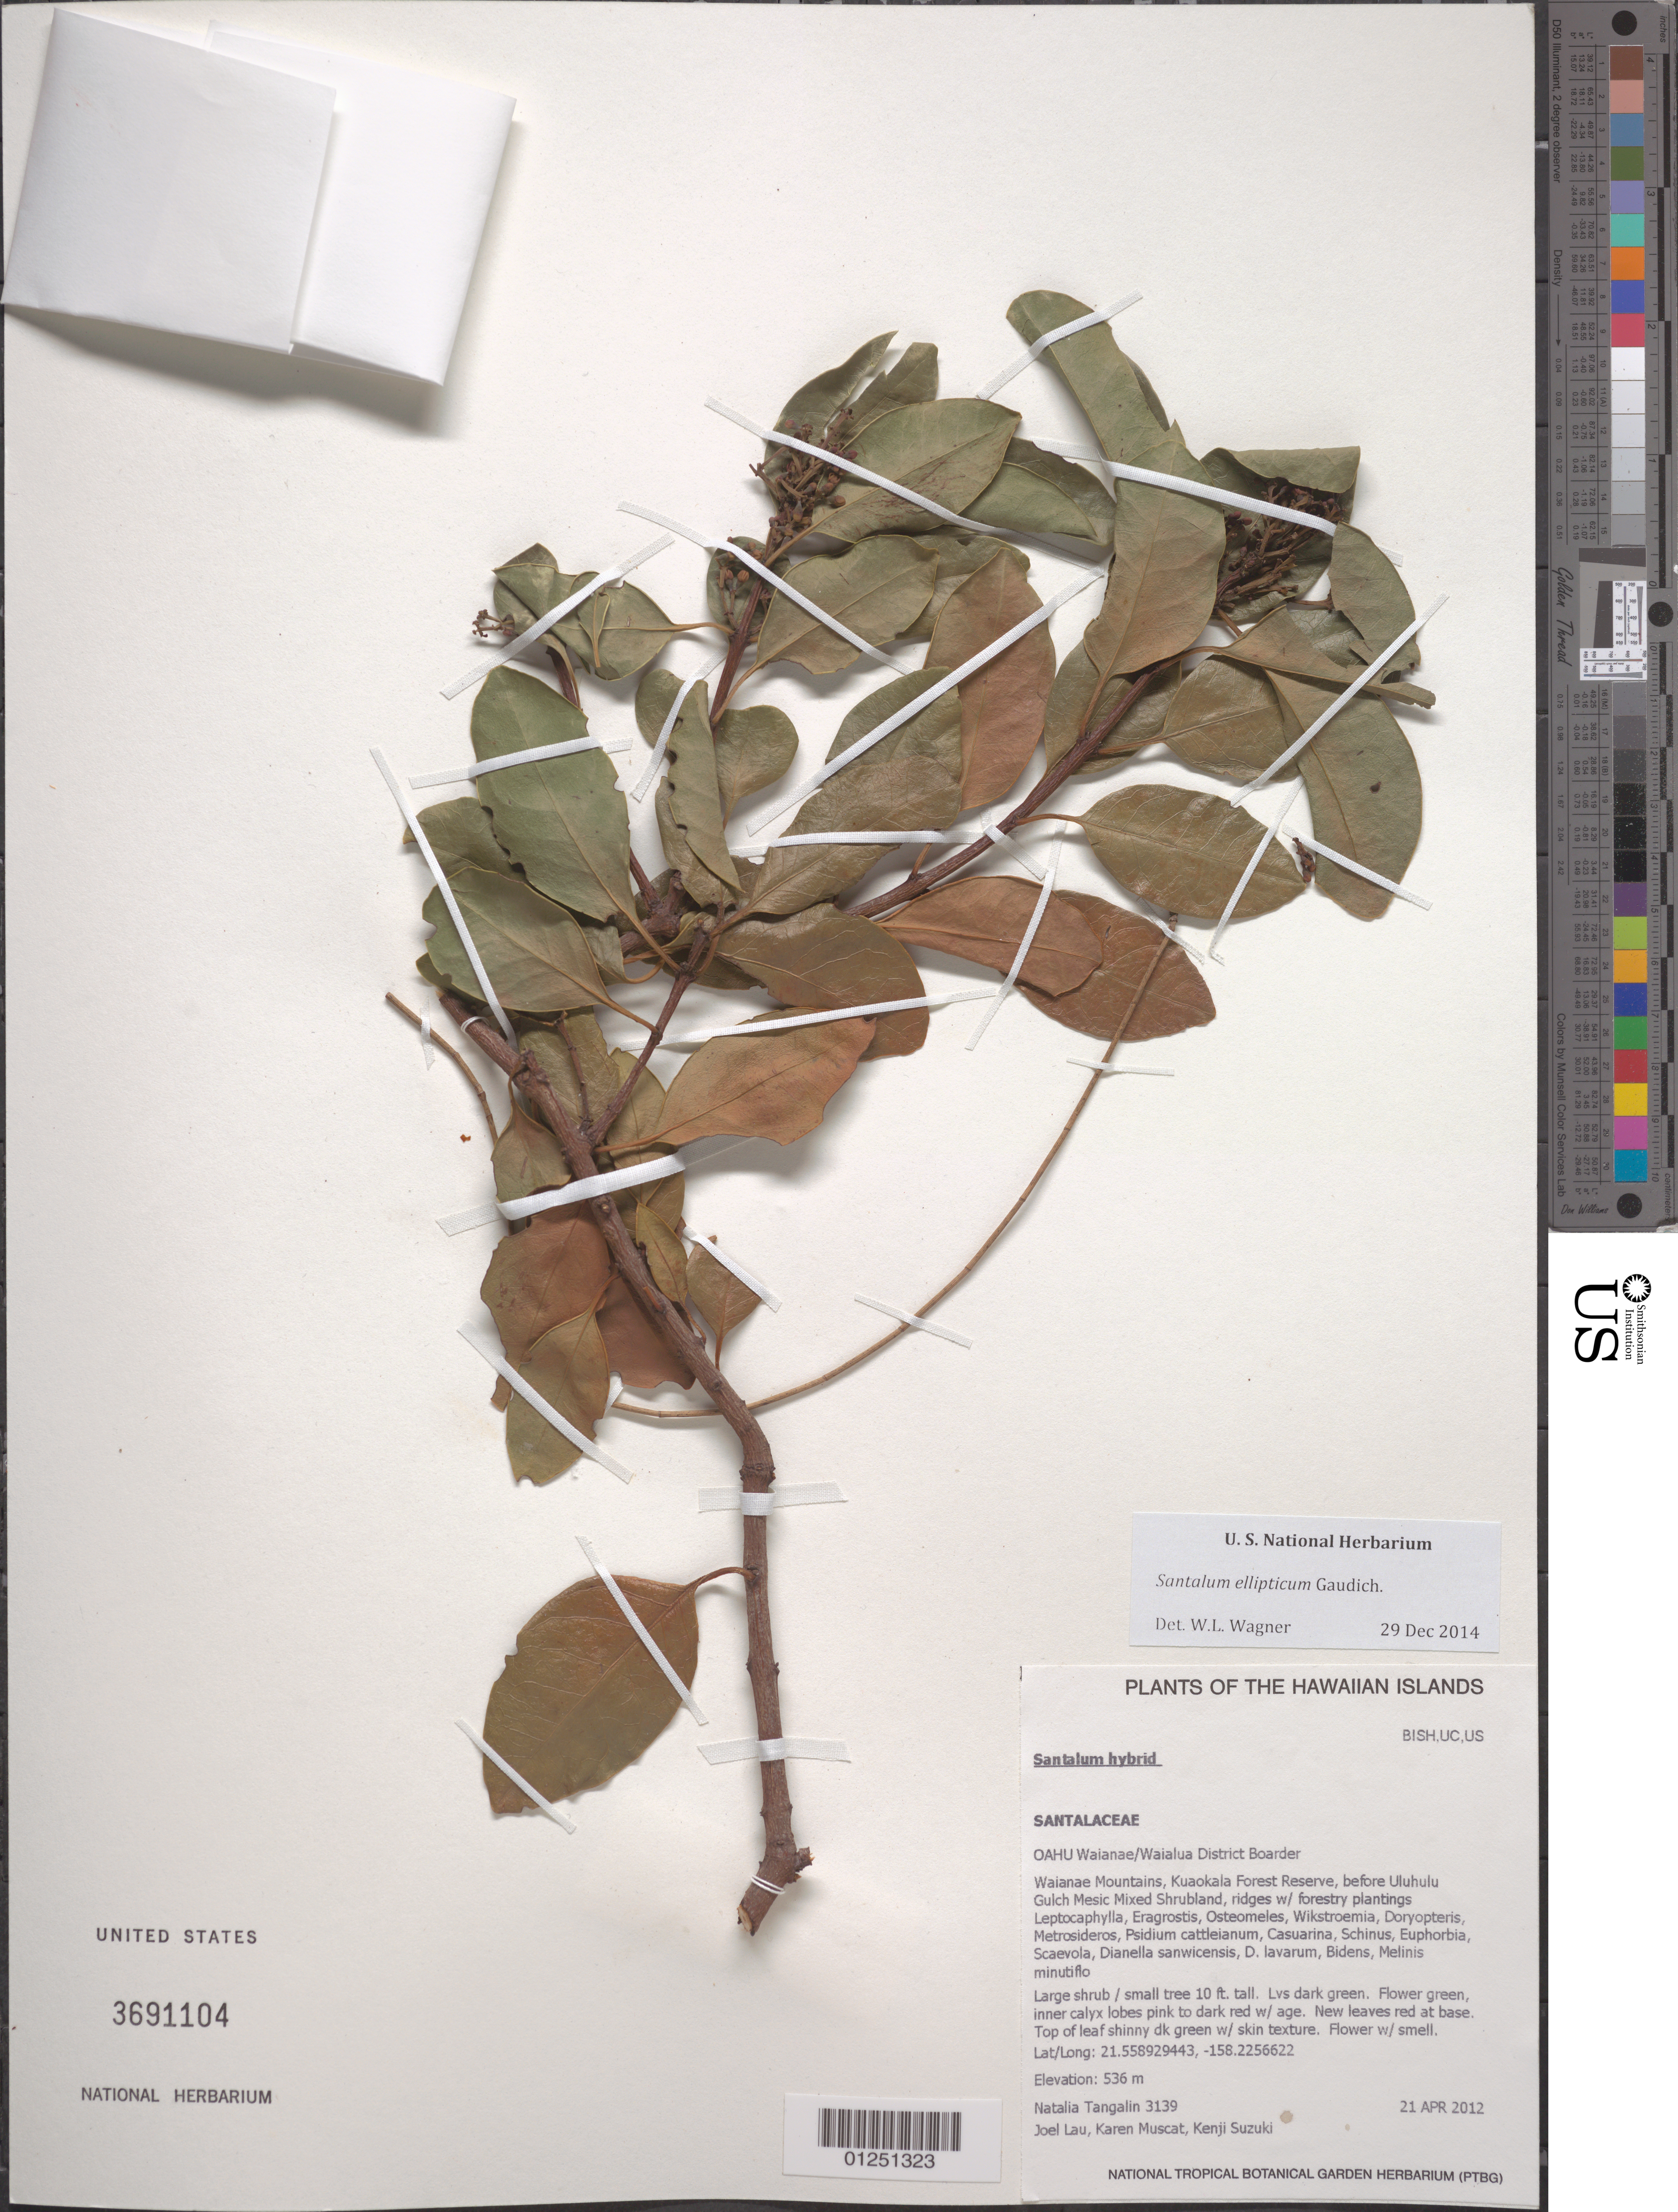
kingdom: Plantae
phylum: Tracheophyta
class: Magnoliopsida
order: Santalales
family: Santalaceae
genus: Santalum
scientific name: Santalum ellipticum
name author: Gaudich.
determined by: Wagner, W. L., (BOT), Smithsonian Institution - National Museum of Natural History (UNITED STATES)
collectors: N. Tangalin, J. Lau, K. Muscat & K. Suzuki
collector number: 3139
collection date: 2012-04-21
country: United States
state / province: Hawaii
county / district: Honolulu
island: Oahu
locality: Waianae/Waialua District Border, Waianae Mountains, Kuaokala Forest Reserve, before Uluhulu Gulch.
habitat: Mesic mixed shrubland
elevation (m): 536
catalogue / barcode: US 3691104